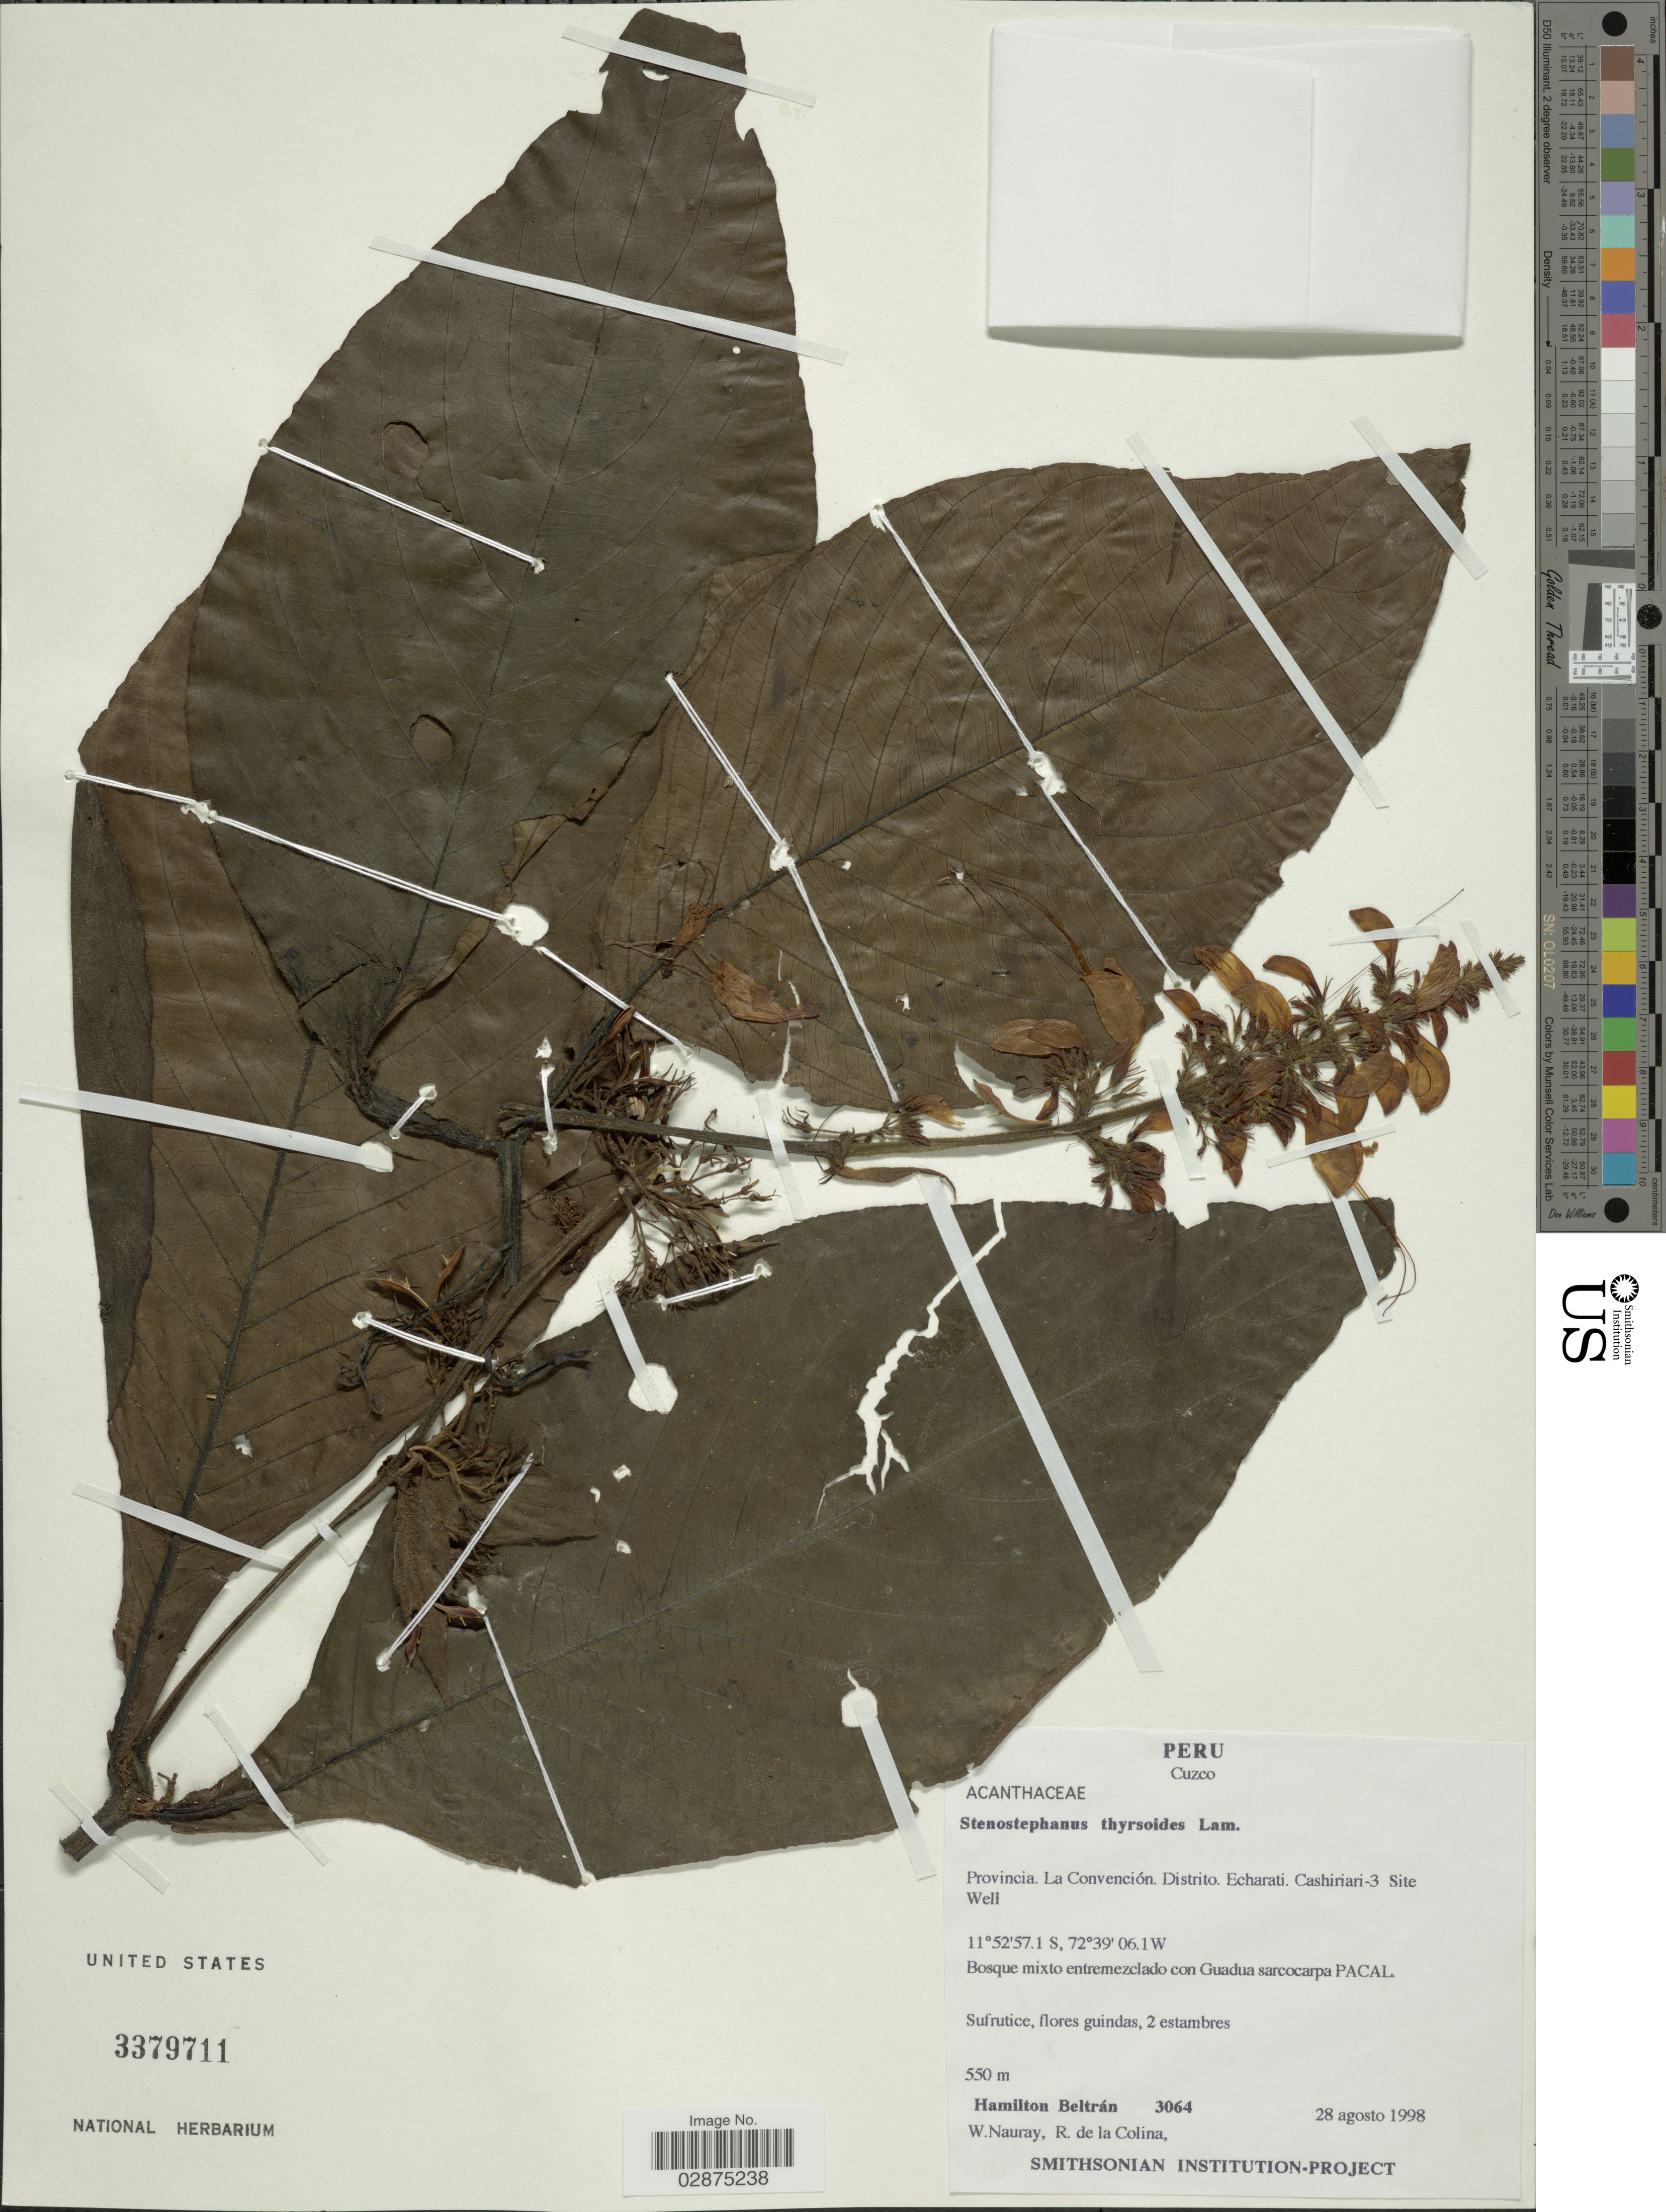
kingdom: Plantae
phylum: Tracheophyta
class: Magnoliopsida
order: Lamiales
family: Acanthaceae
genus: Stenostephanus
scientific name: Stenostephanus longistaminus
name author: (Ruiz & Pav.) V.M. Baum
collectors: H. Beltrán, W. Nauray & R. Colina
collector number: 3064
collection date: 1998-08-28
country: Peru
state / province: Cusco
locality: Cuzco. Provincia La Convención. Distrito Echarati. Cashiriari-3 Site Well.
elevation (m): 550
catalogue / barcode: US 3379711